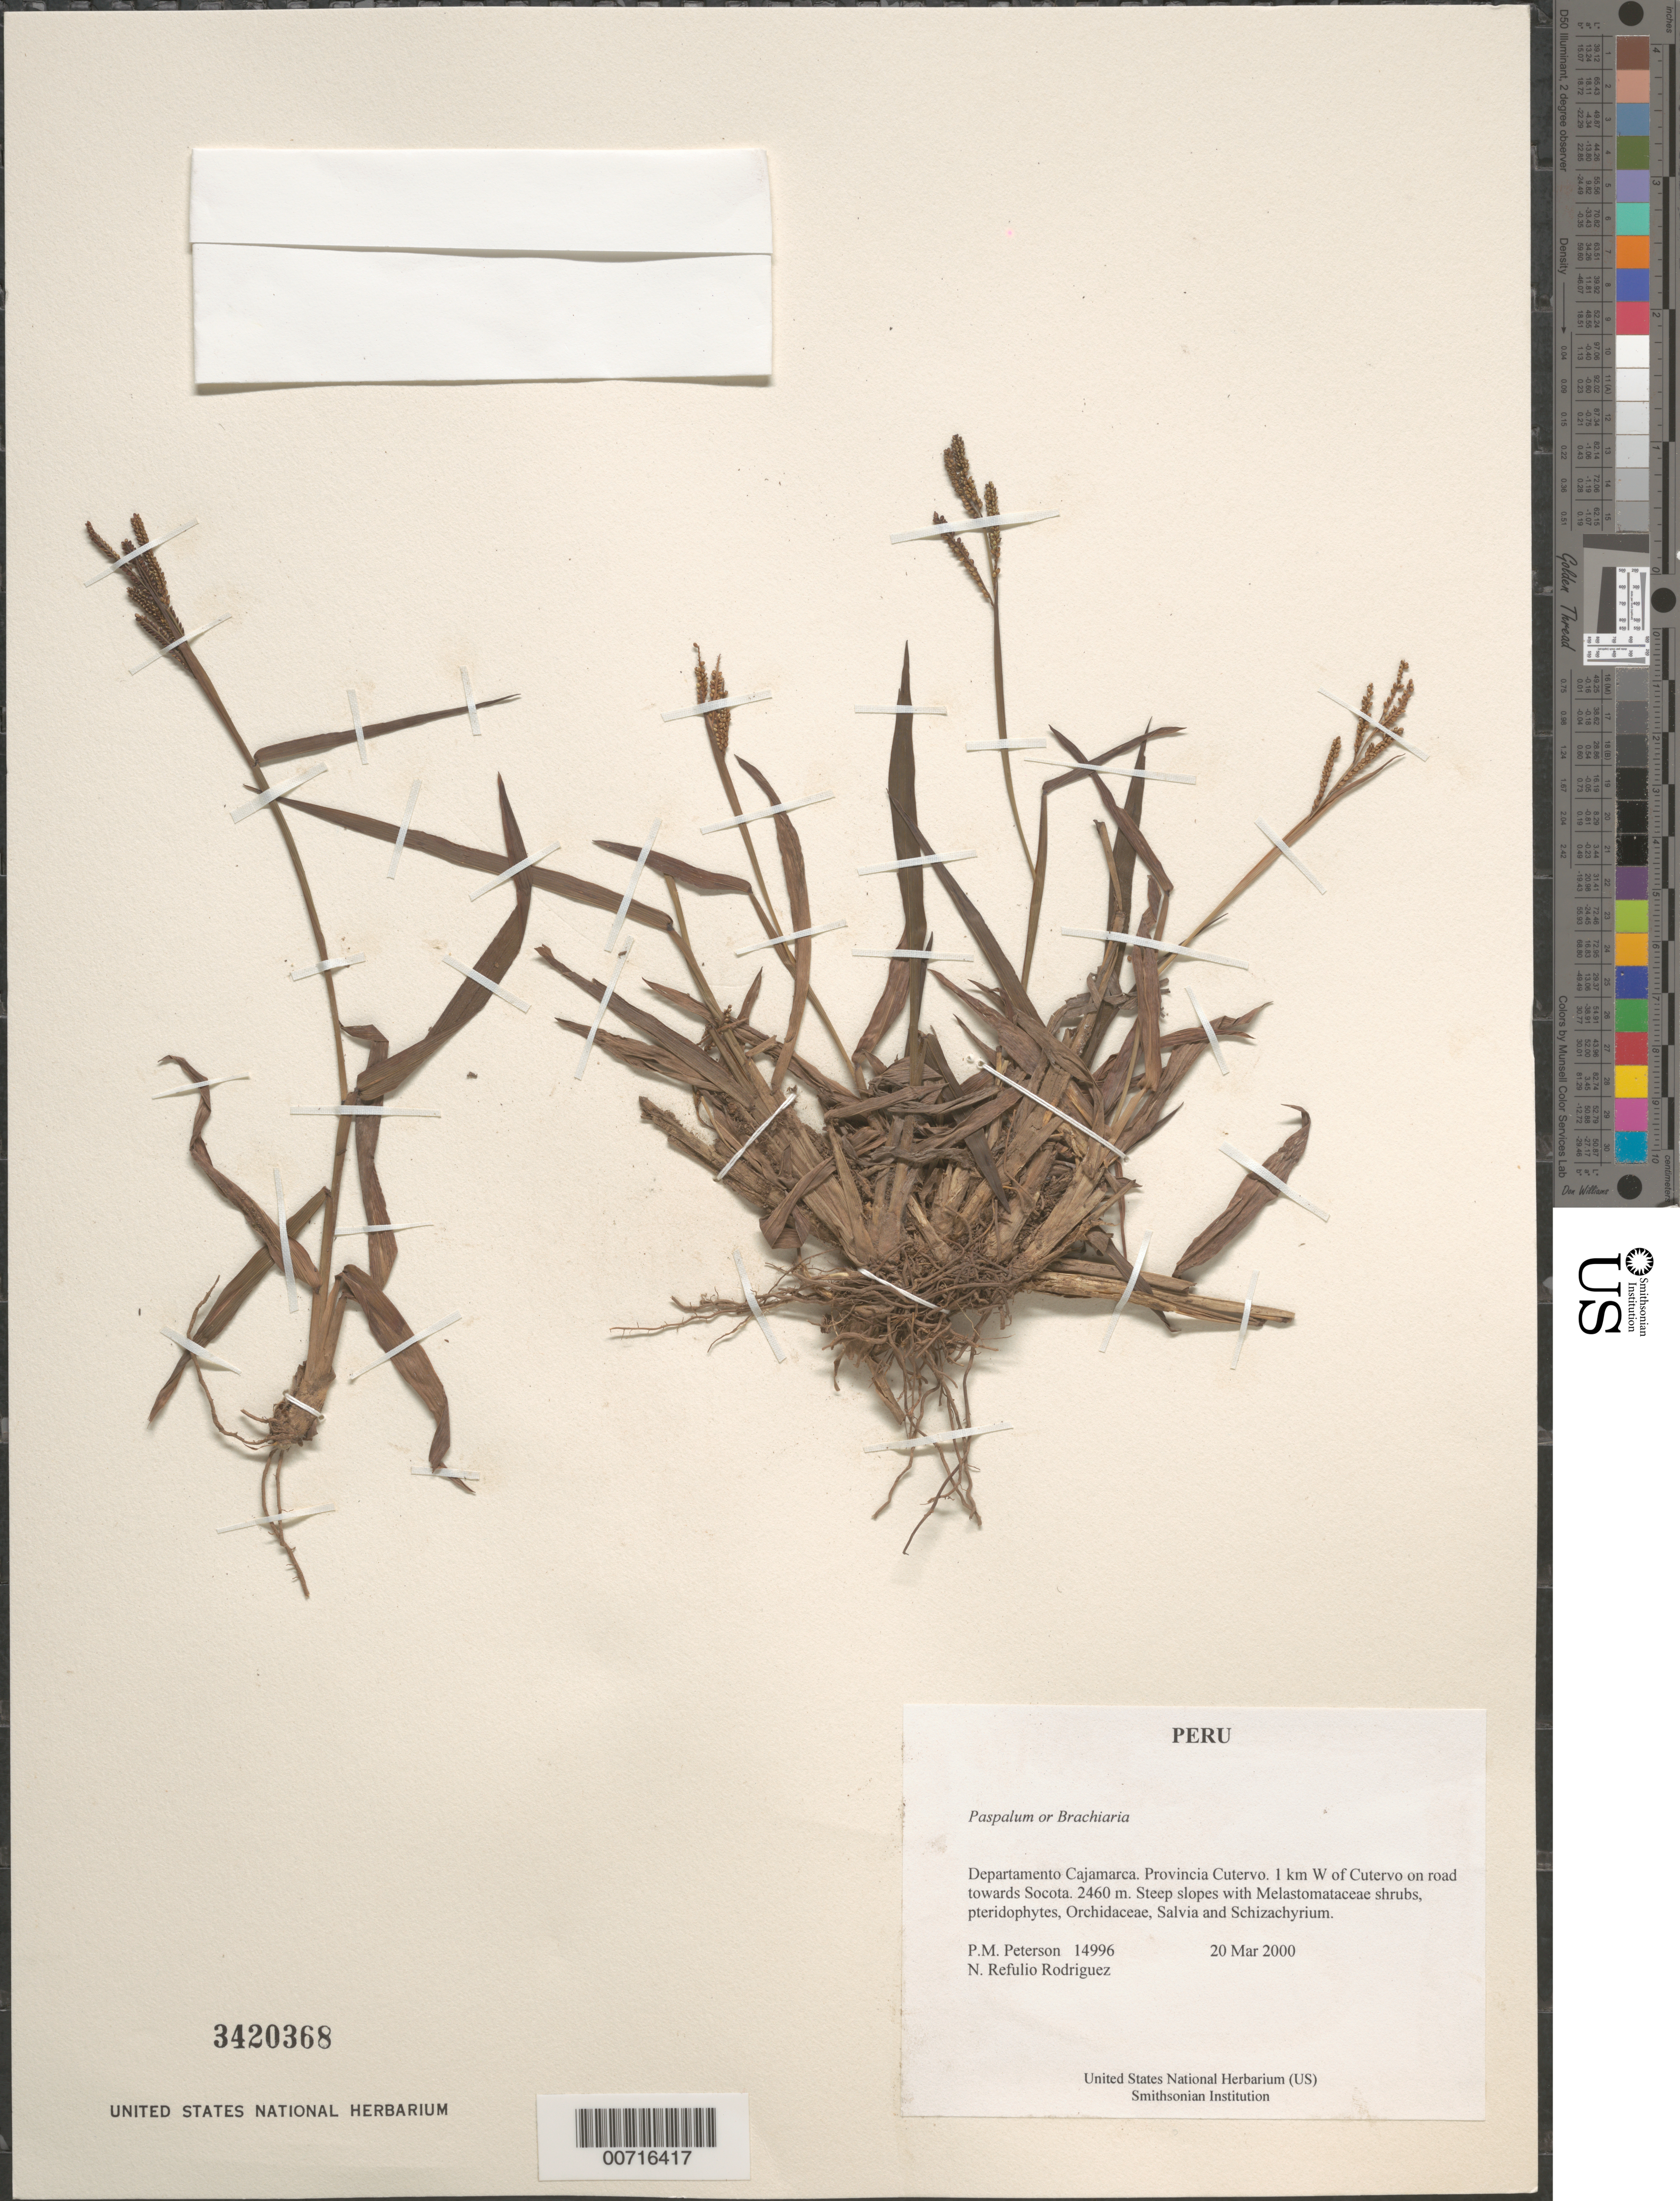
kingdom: Plantae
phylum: Tracheophyta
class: Liliopsida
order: Poales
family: Poaceae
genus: Paspalum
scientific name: Paspalum sp.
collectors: P. M. Peterson & N. Refulio-Rodríguez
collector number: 14996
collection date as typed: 20 Mar 2000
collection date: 2000-03-20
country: Peru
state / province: Cajamarca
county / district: Cutervo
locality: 1 km W of Cutervo on road towards Socota.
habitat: Steep slopes with Melastomataceae shrubs, pteridophytes, Orchidaceae, Salvia and Schizachyrium.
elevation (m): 2460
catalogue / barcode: US 3420368